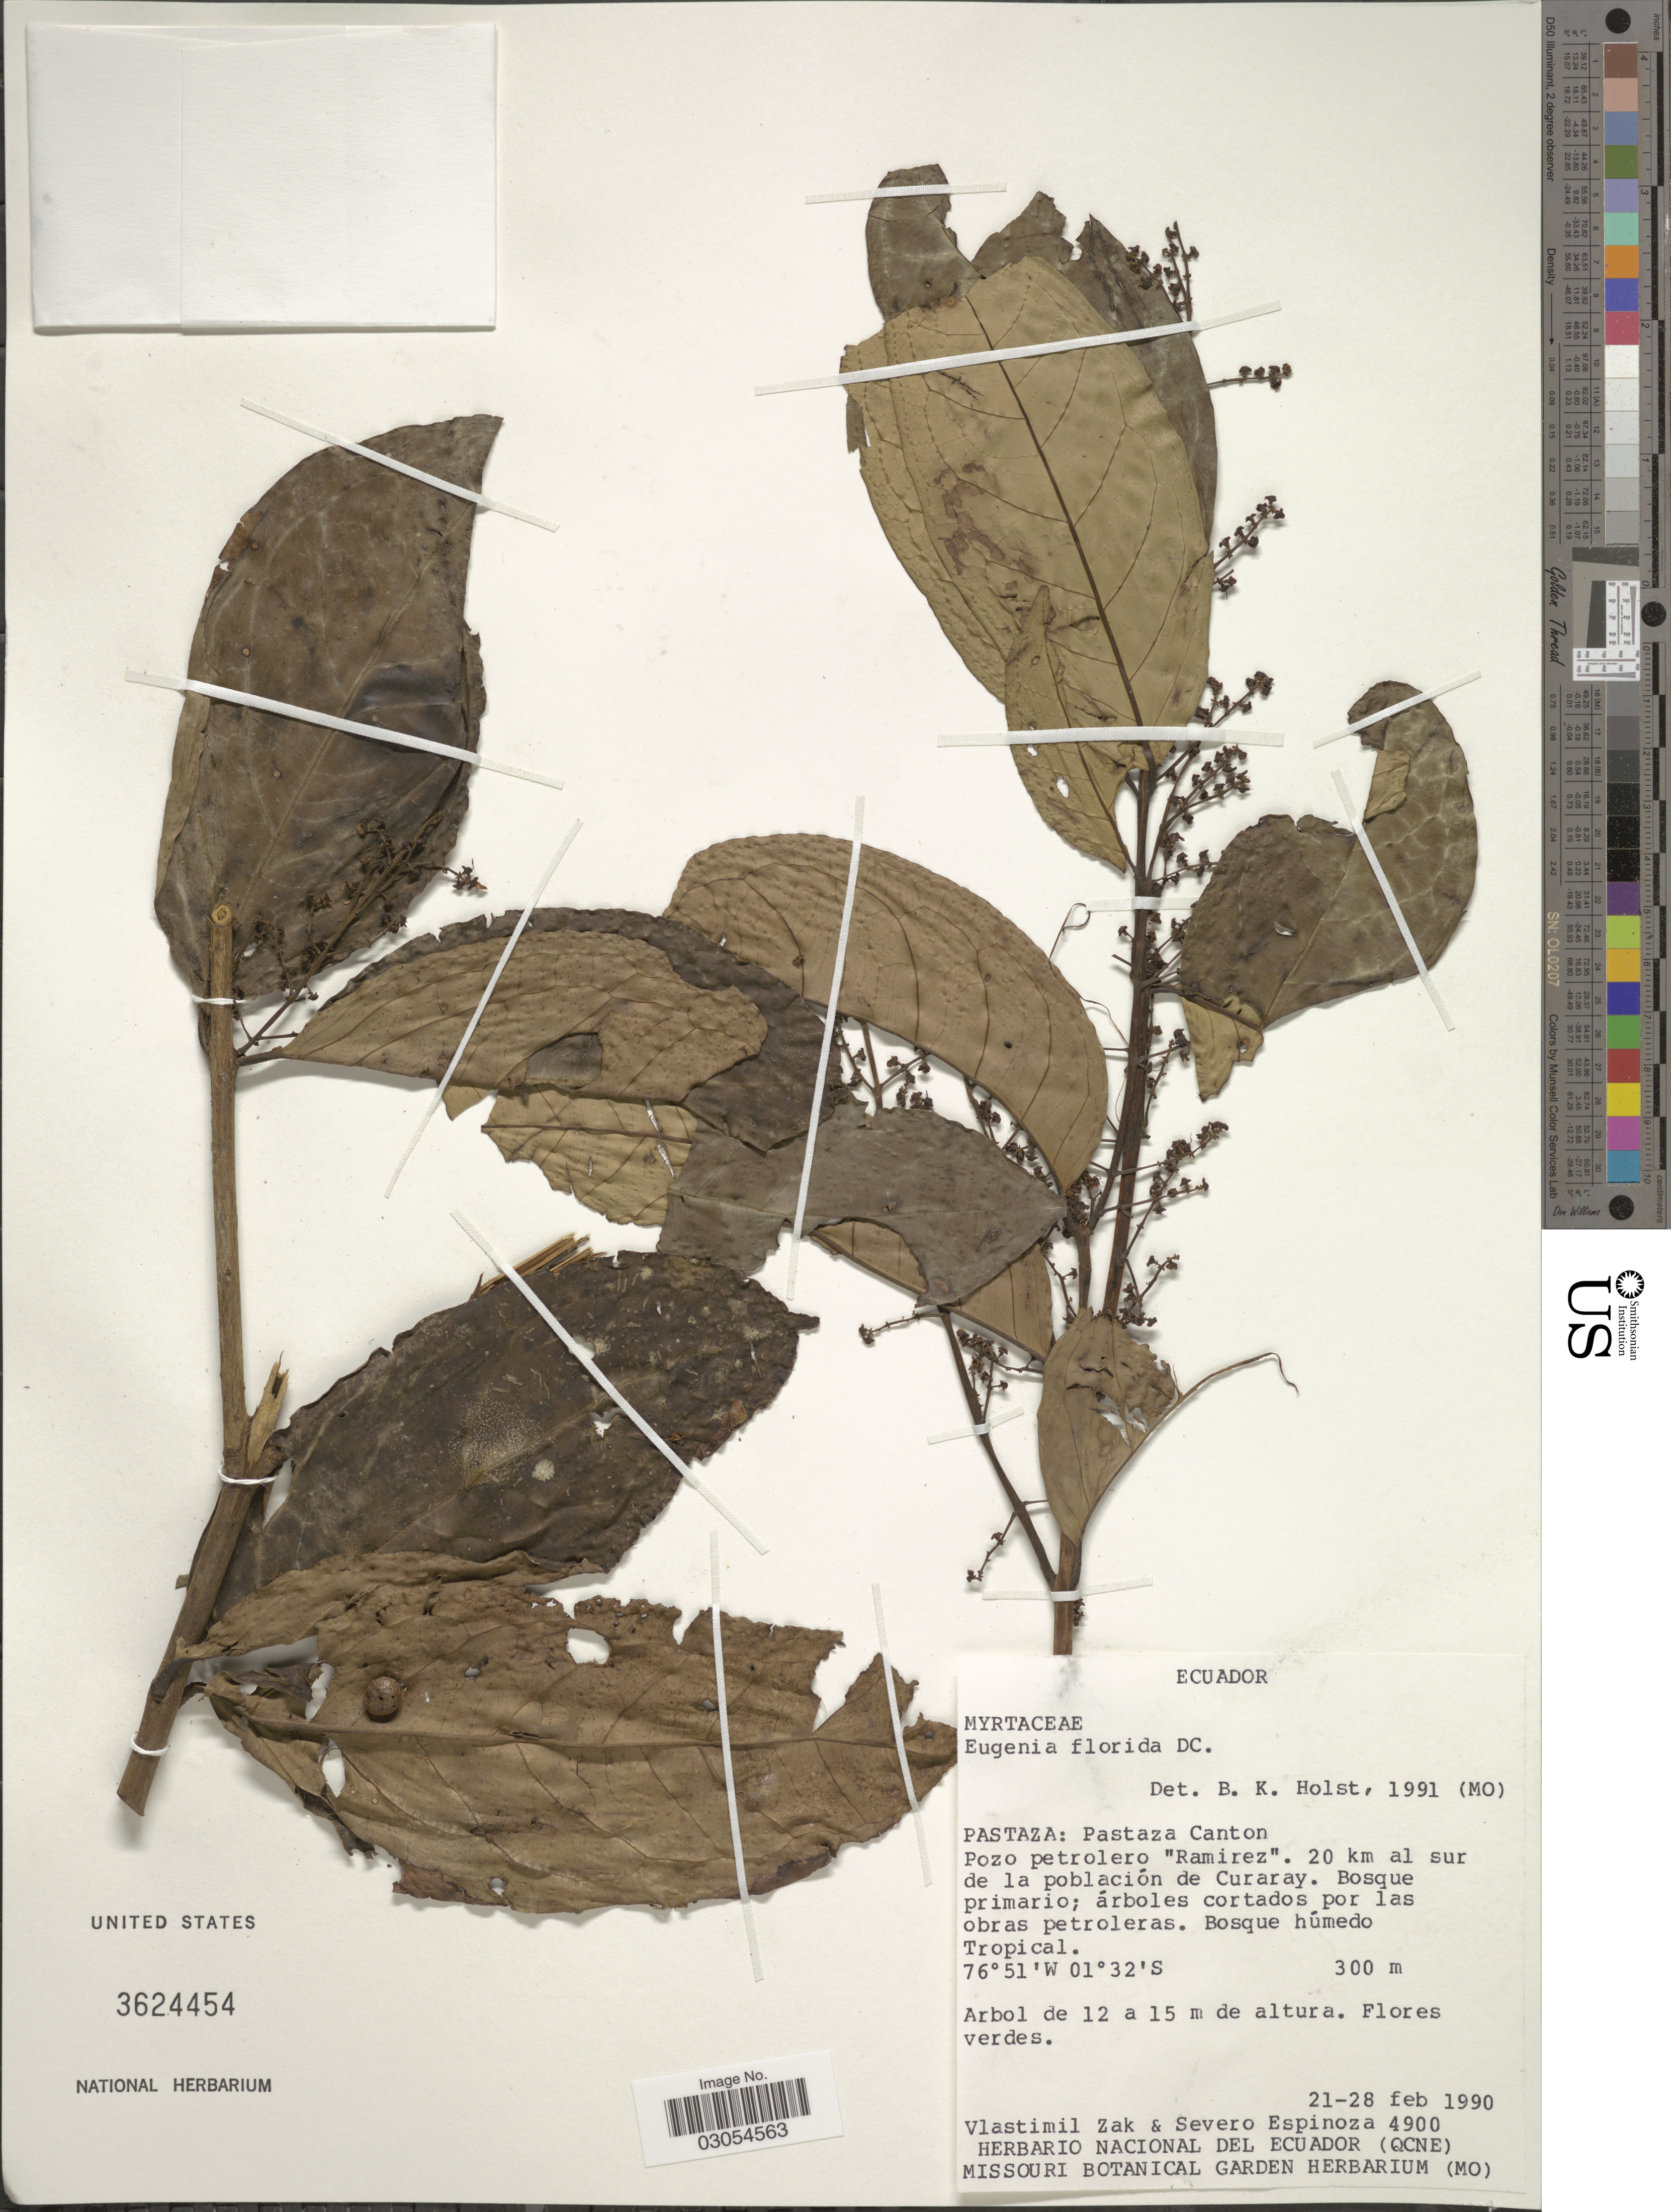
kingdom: Plantae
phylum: Tracheophyta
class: Magnoliopsida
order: Myrtales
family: Myrtaceae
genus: Eugenia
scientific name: Eugenia florida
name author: DC.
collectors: V. Zak & S. Espinoza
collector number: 4900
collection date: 1990-02-21/1990-02-28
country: Ecuador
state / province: Pastaza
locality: Pastaza Canton. Pozo petrolero "Ramirez". 20 km al sur de la población de Curaray.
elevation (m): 300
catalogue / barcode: US 3624454